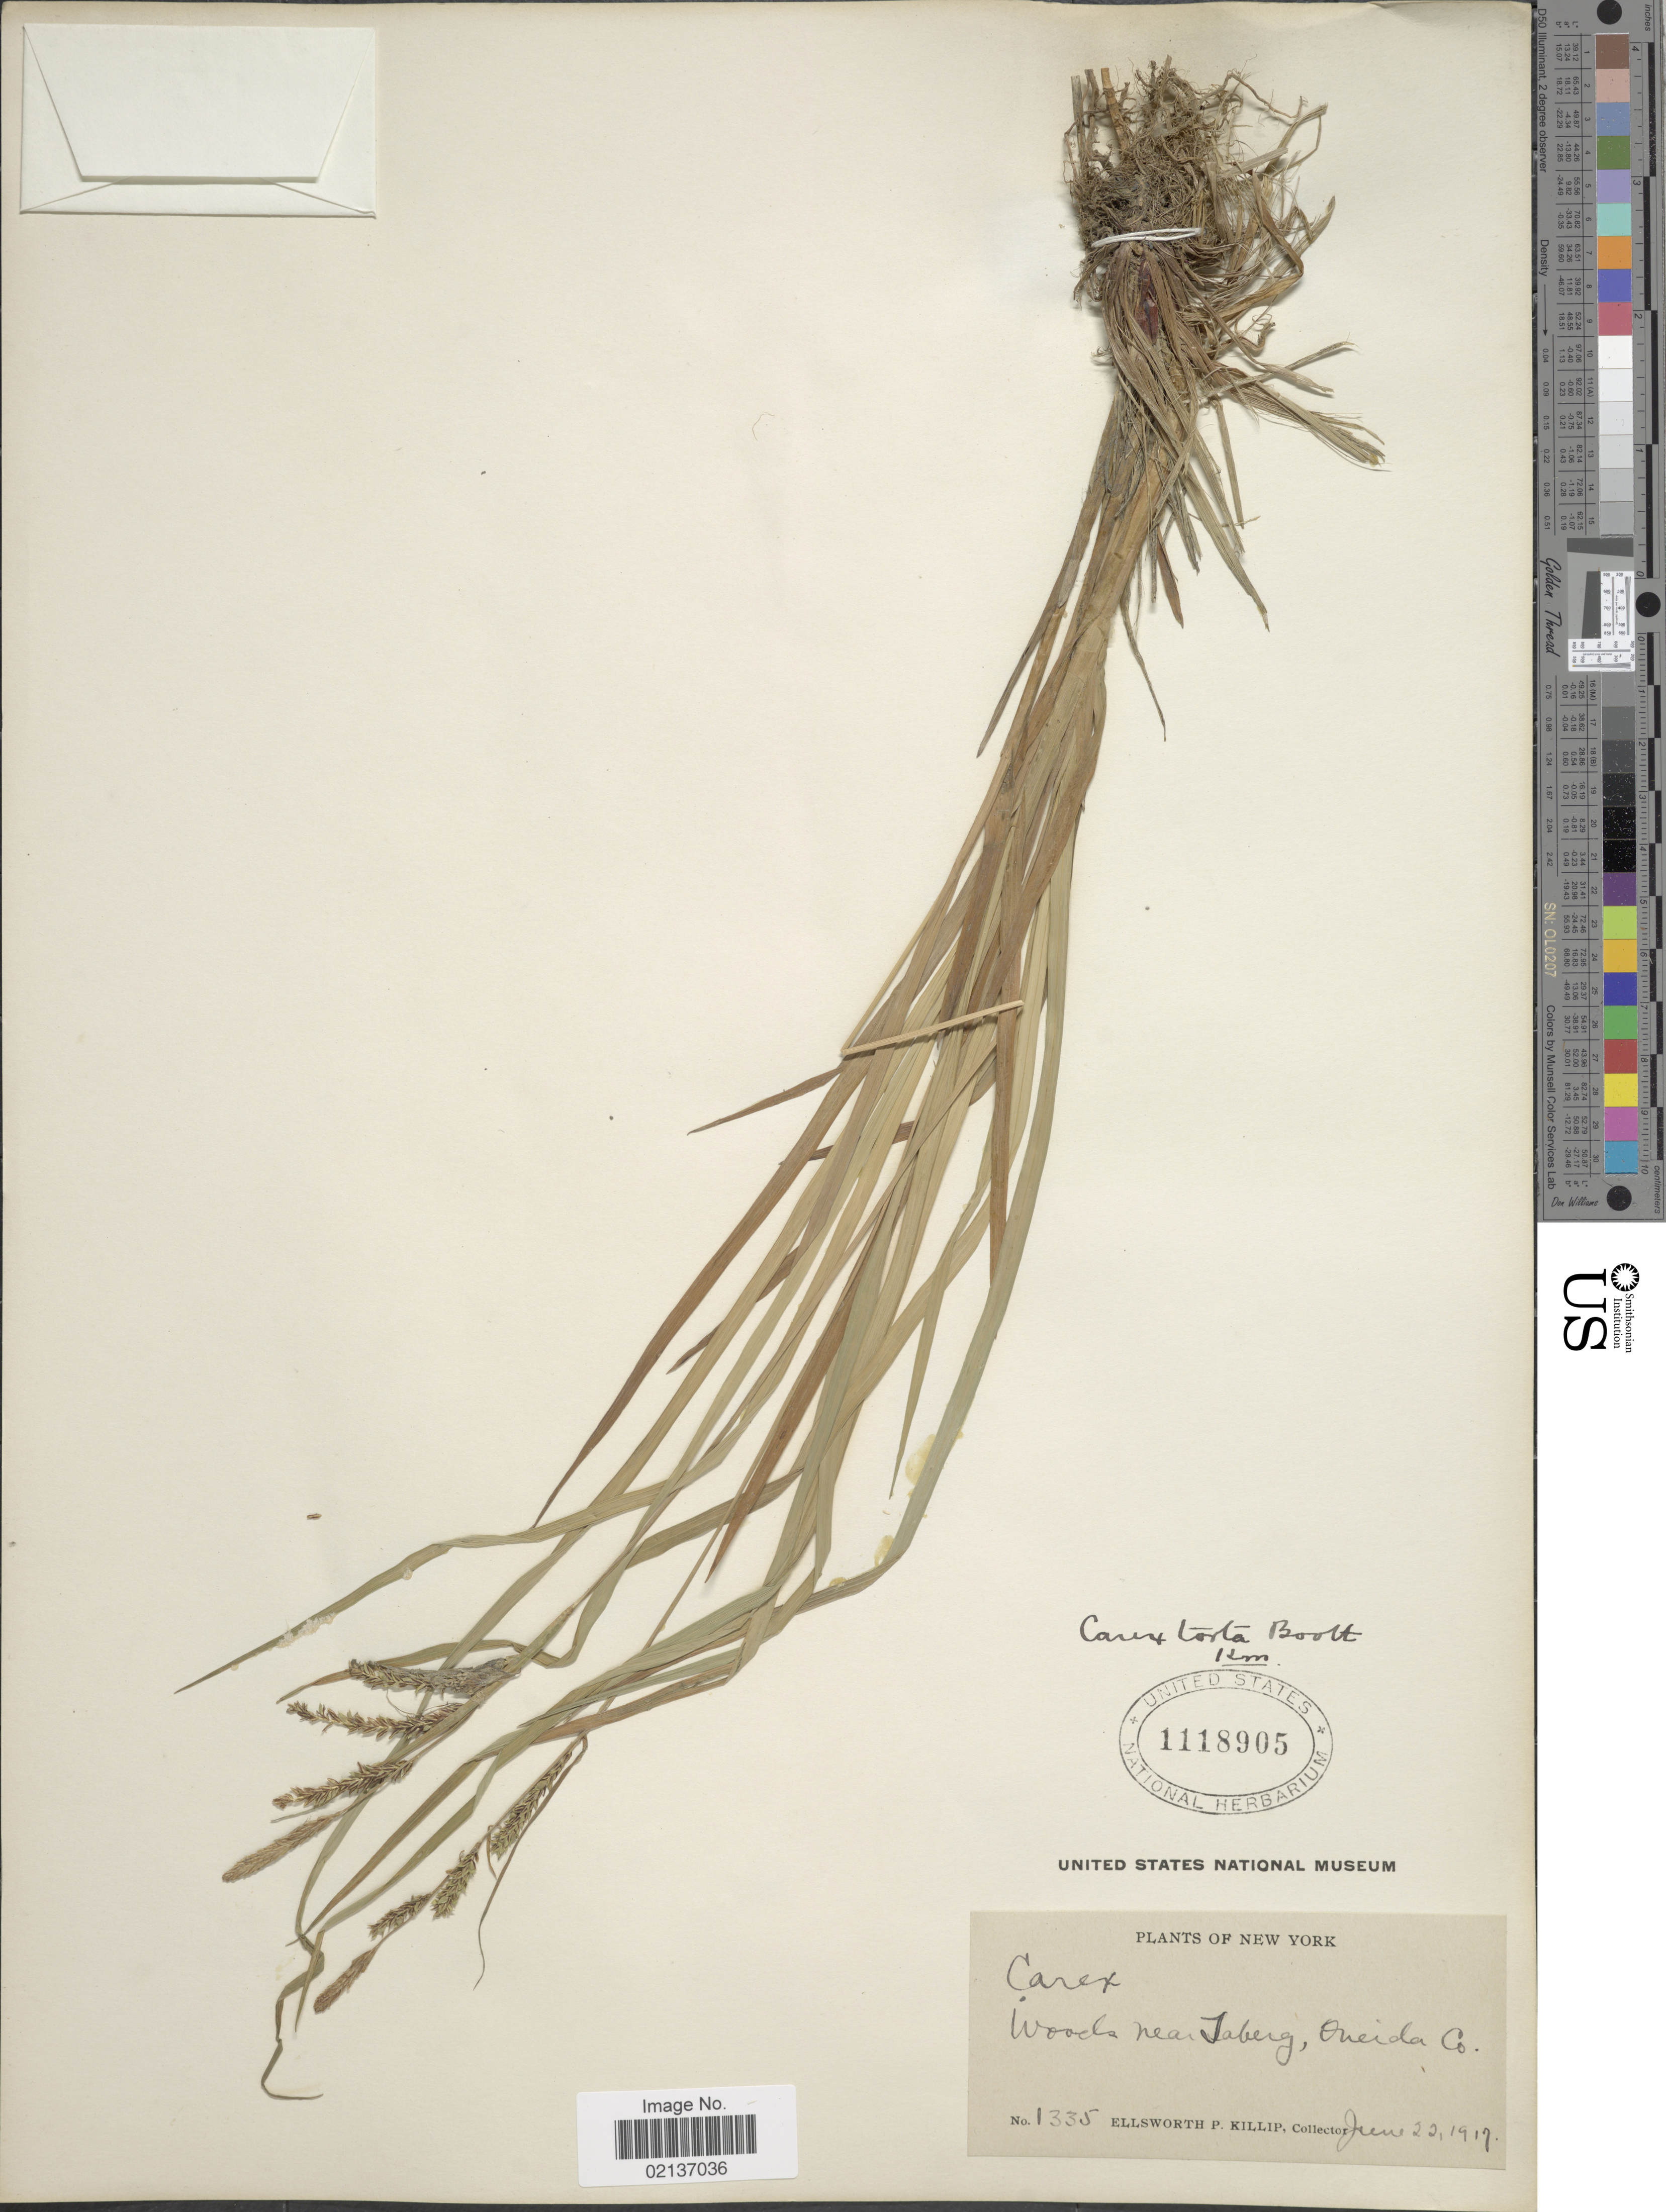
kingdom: Plantae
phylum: Tracheophyta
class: Liliopsida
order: Poales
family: Cyperaceae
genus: Carex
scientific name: Carex torta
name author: Boott ex Tuck.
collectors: E. P. Killip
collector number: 1335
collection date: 1917-06-22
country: United States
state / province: New York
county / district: Oneida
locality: Near Taberg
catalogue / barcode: US 1118905